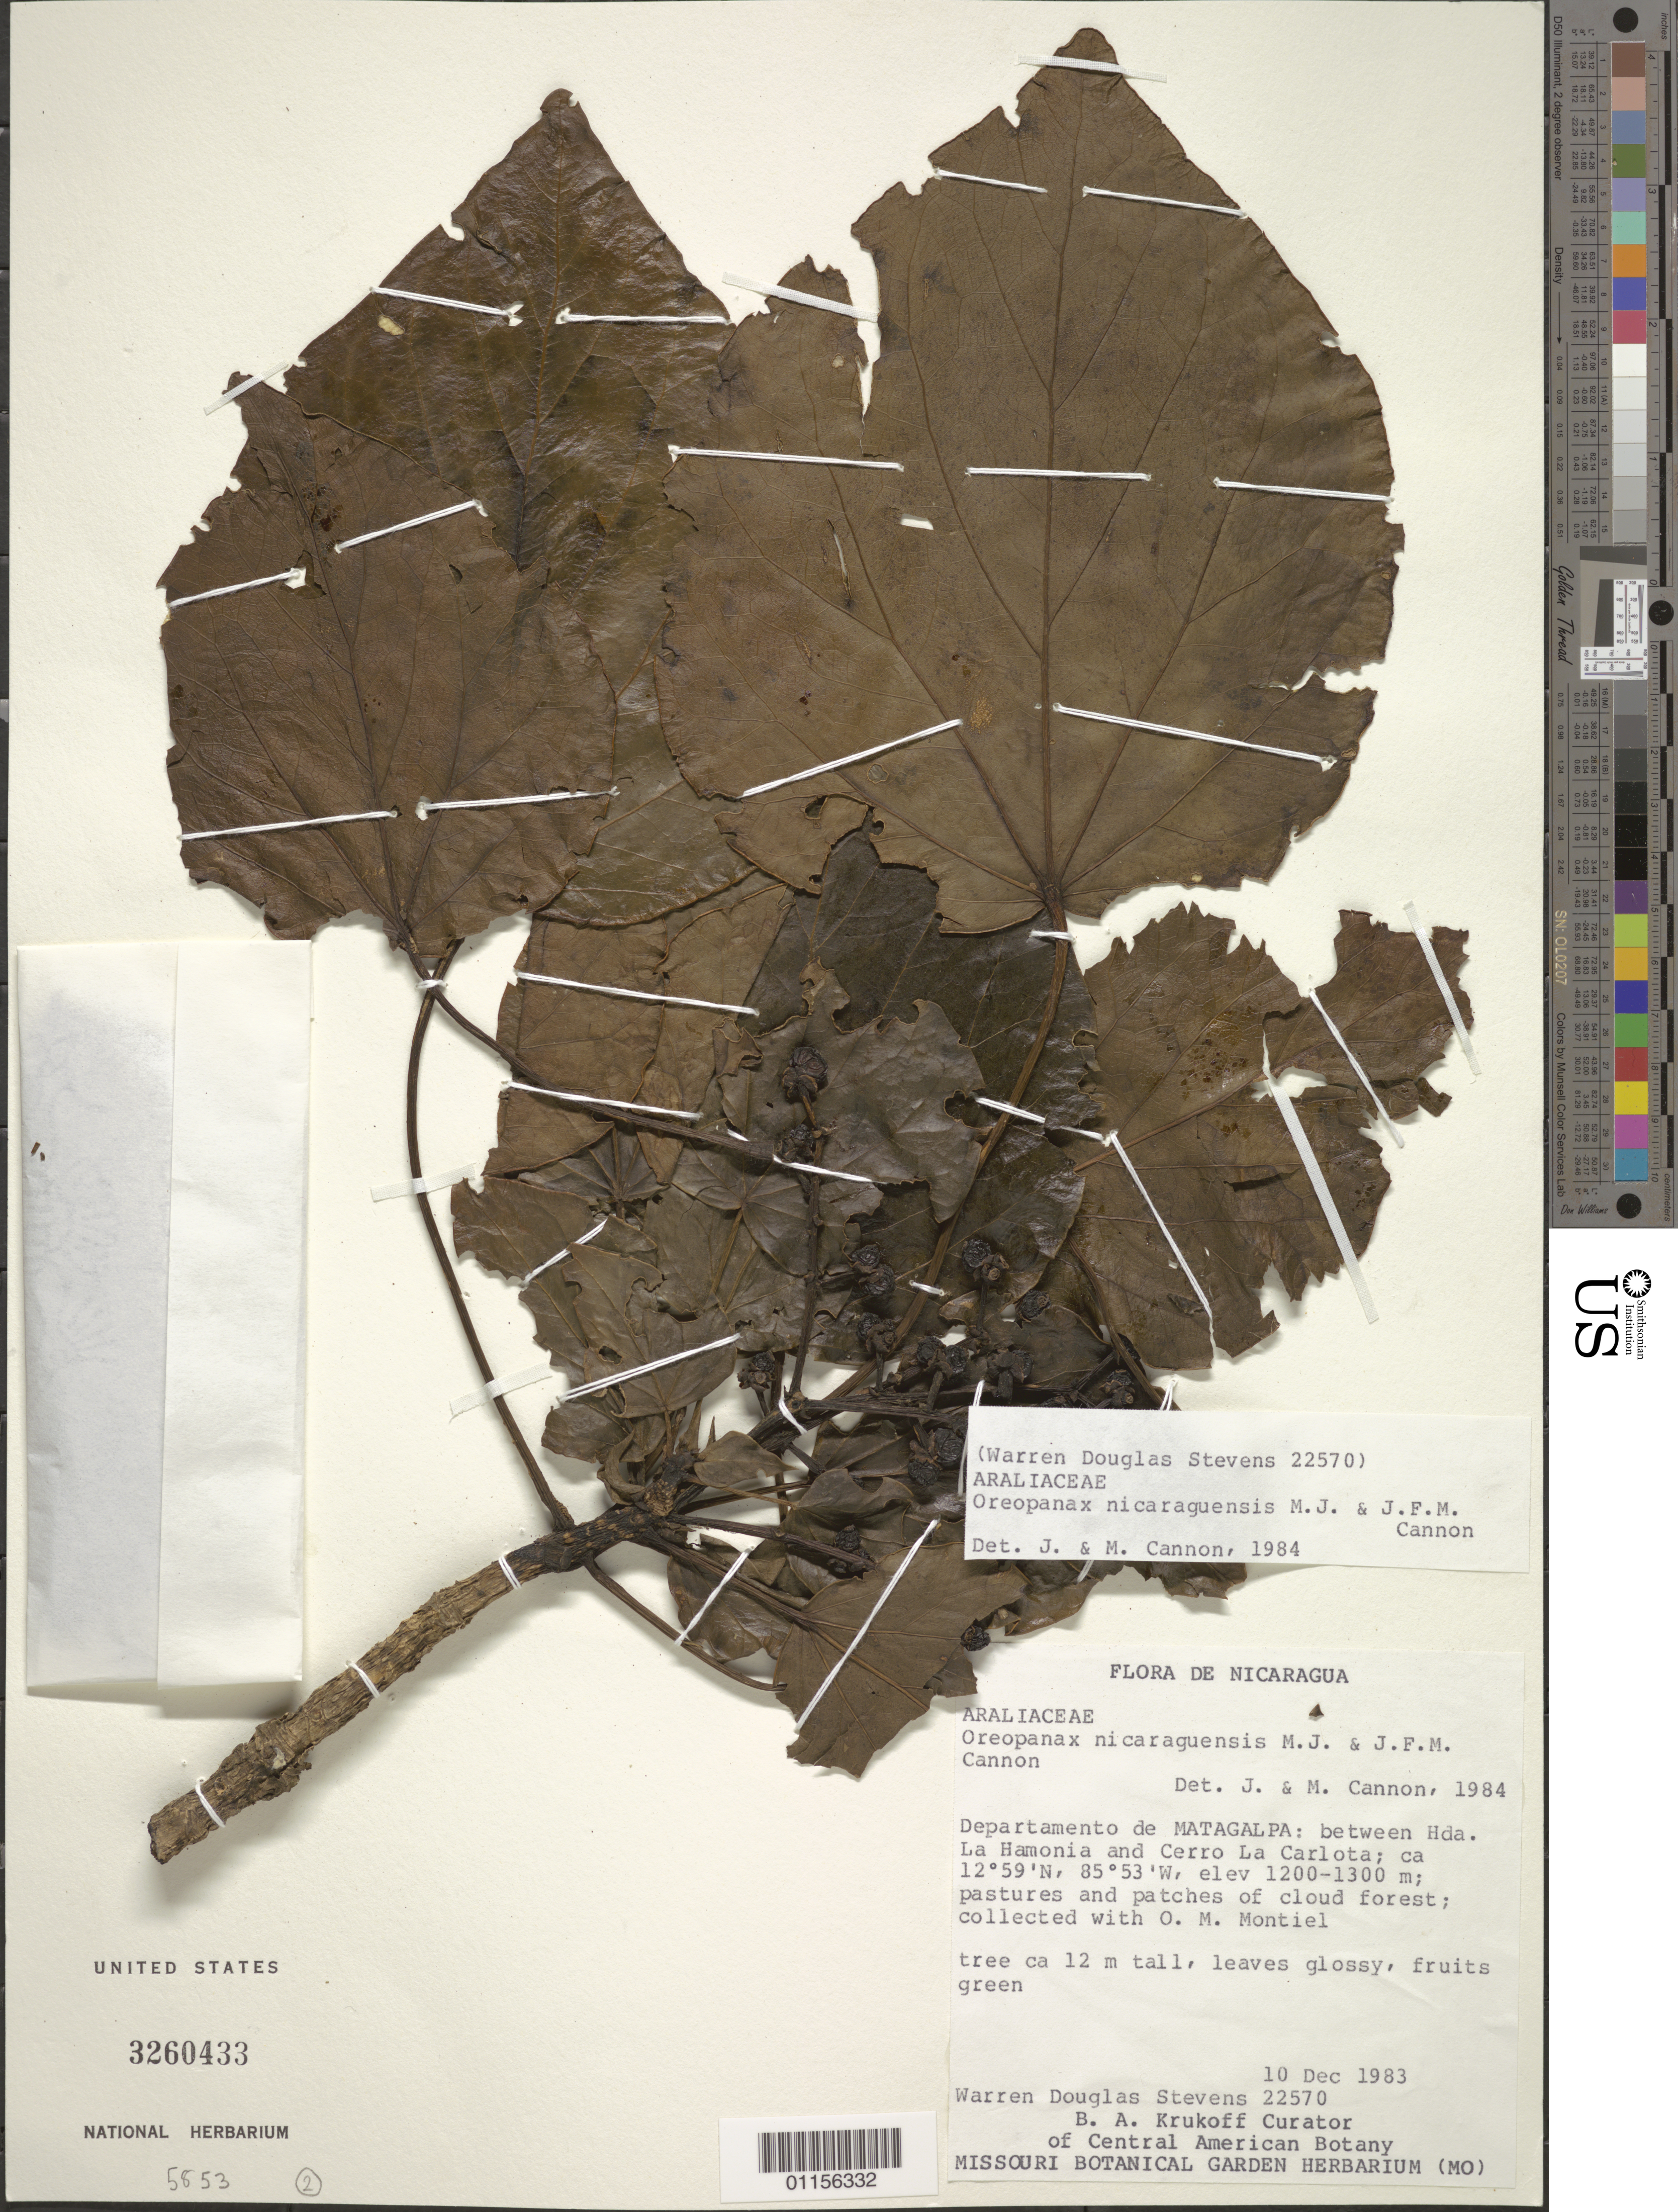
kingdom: Plantae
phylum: Tracheophyta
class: Magnoliopsida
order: Apiales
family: Araliaceae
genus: Oreopanax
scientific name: Oreopanax nicaraguensis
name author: M.J. Cannon & J. Cannon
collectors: W. D. Stevens, B. A. Krukoff & O. Montiel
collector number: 22570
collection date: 1983-12-10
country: Nicaragua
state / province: Matagalpa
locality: Between Hda La Hamonia and Cerro La Carlota.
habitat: Tree. Pastures and patches of cloud forest.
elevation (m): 1200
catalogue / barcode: US 3260433